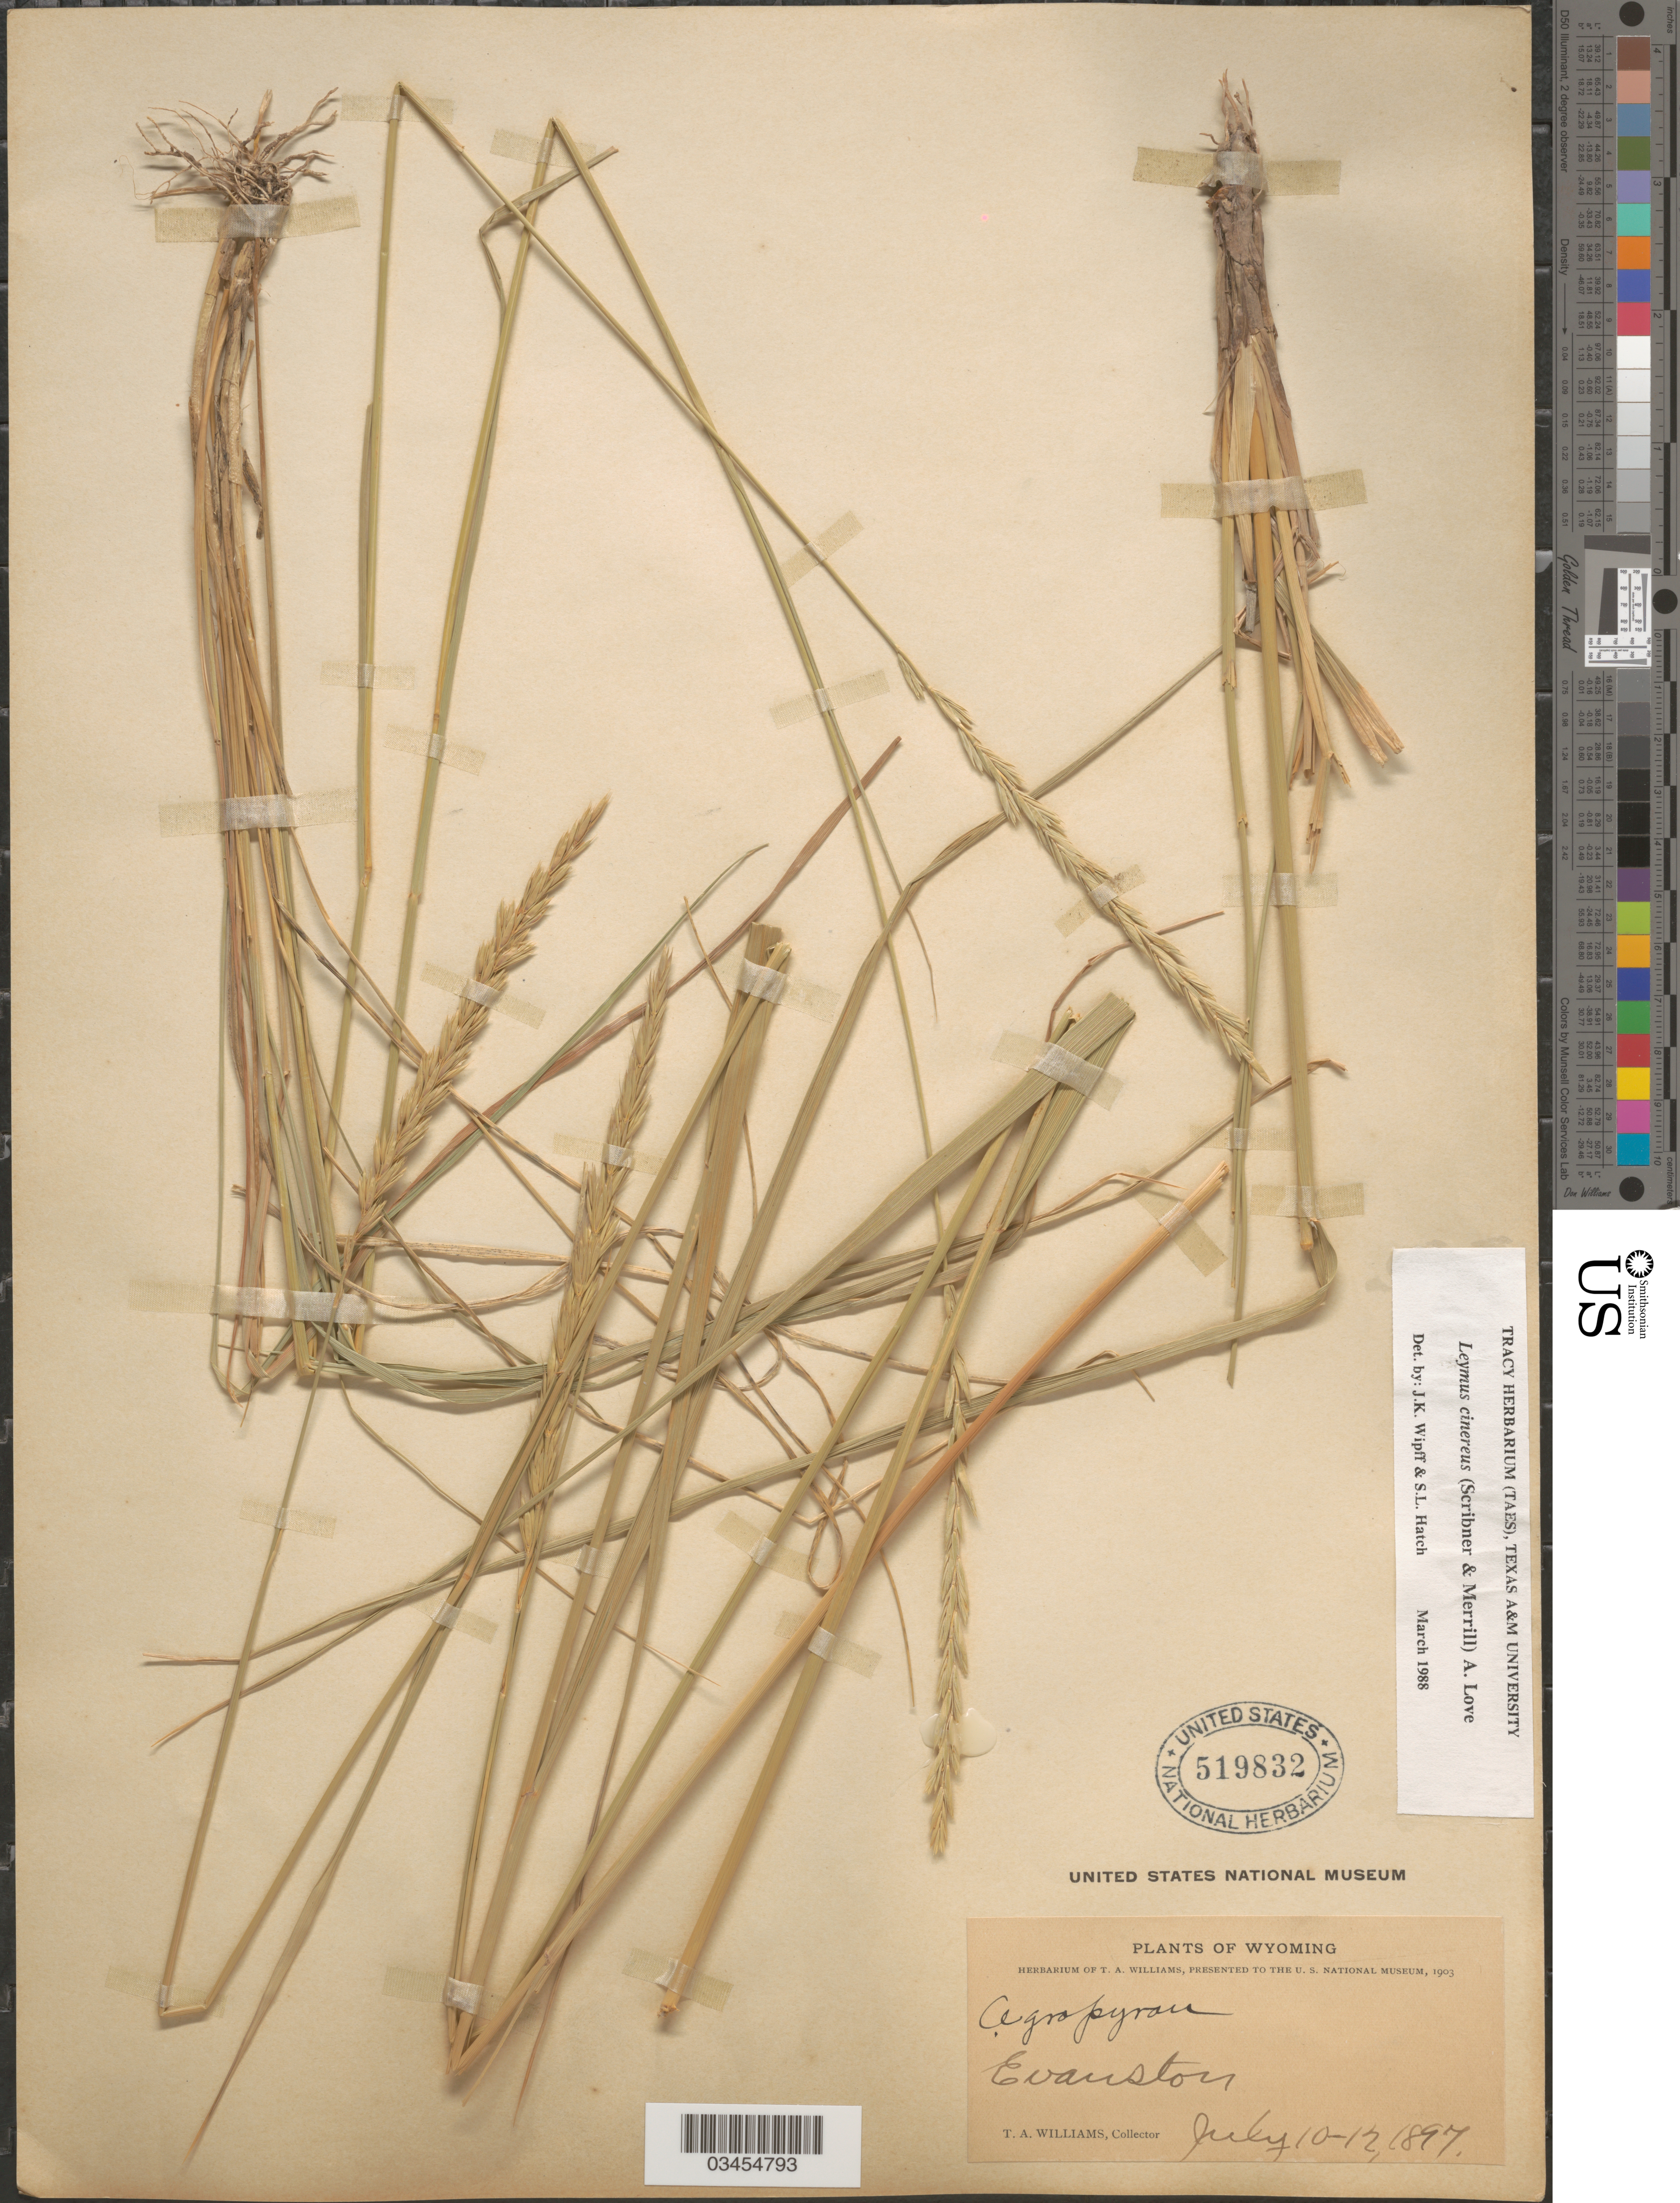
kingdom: Plantae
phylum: Tracheophyta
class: Liliopsida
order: Poales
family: Poaceae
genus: Leymus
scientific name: Leymus cinereus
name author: (Scribn. & Merr.) Á. Löve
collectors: T. Williams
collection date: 1897-07-10/1897-07-12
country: United States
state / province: Wyoming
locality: Evanston.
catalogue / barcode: US 519832